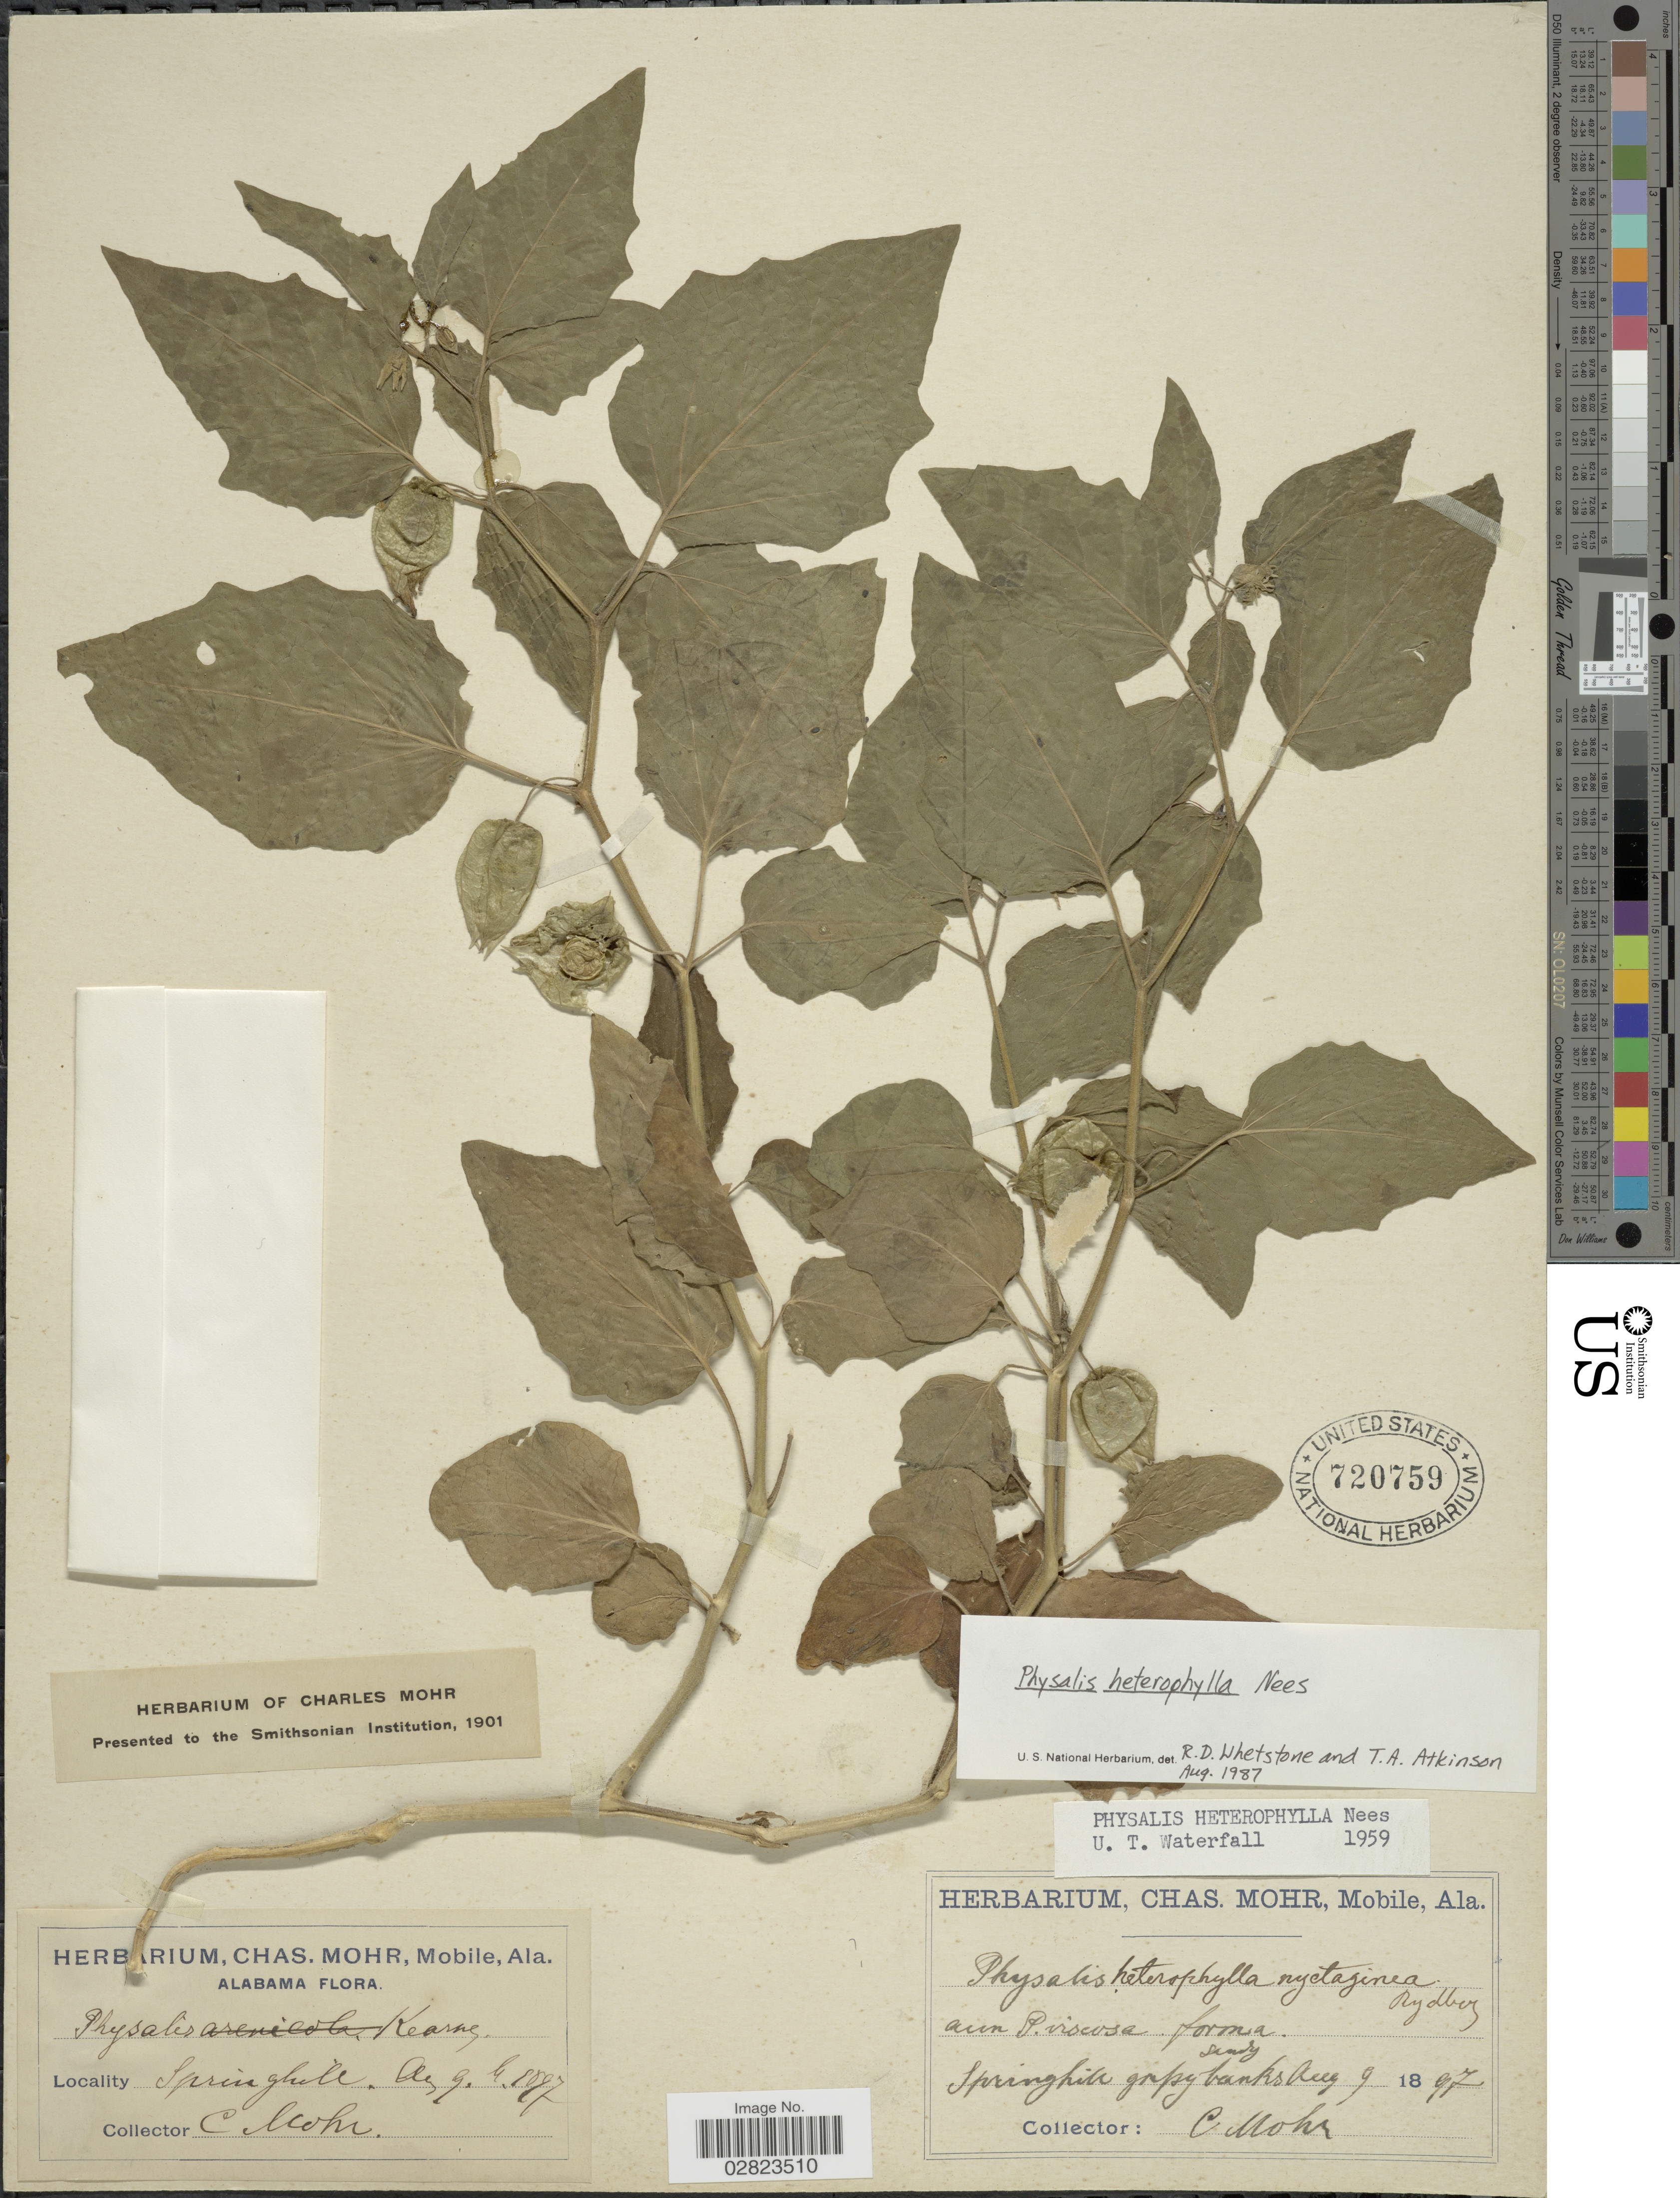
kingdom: Plantae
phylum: Tracheophyta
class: Magnoliopsida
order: Solanales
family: Solanaceae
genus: Physalis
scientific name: Physalis heterophylla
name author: Nees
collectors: Mohr, C. T. (herbarium)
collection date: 1897-08-09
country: United States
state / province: Alabama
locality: Springhill.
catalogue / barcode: US 720759